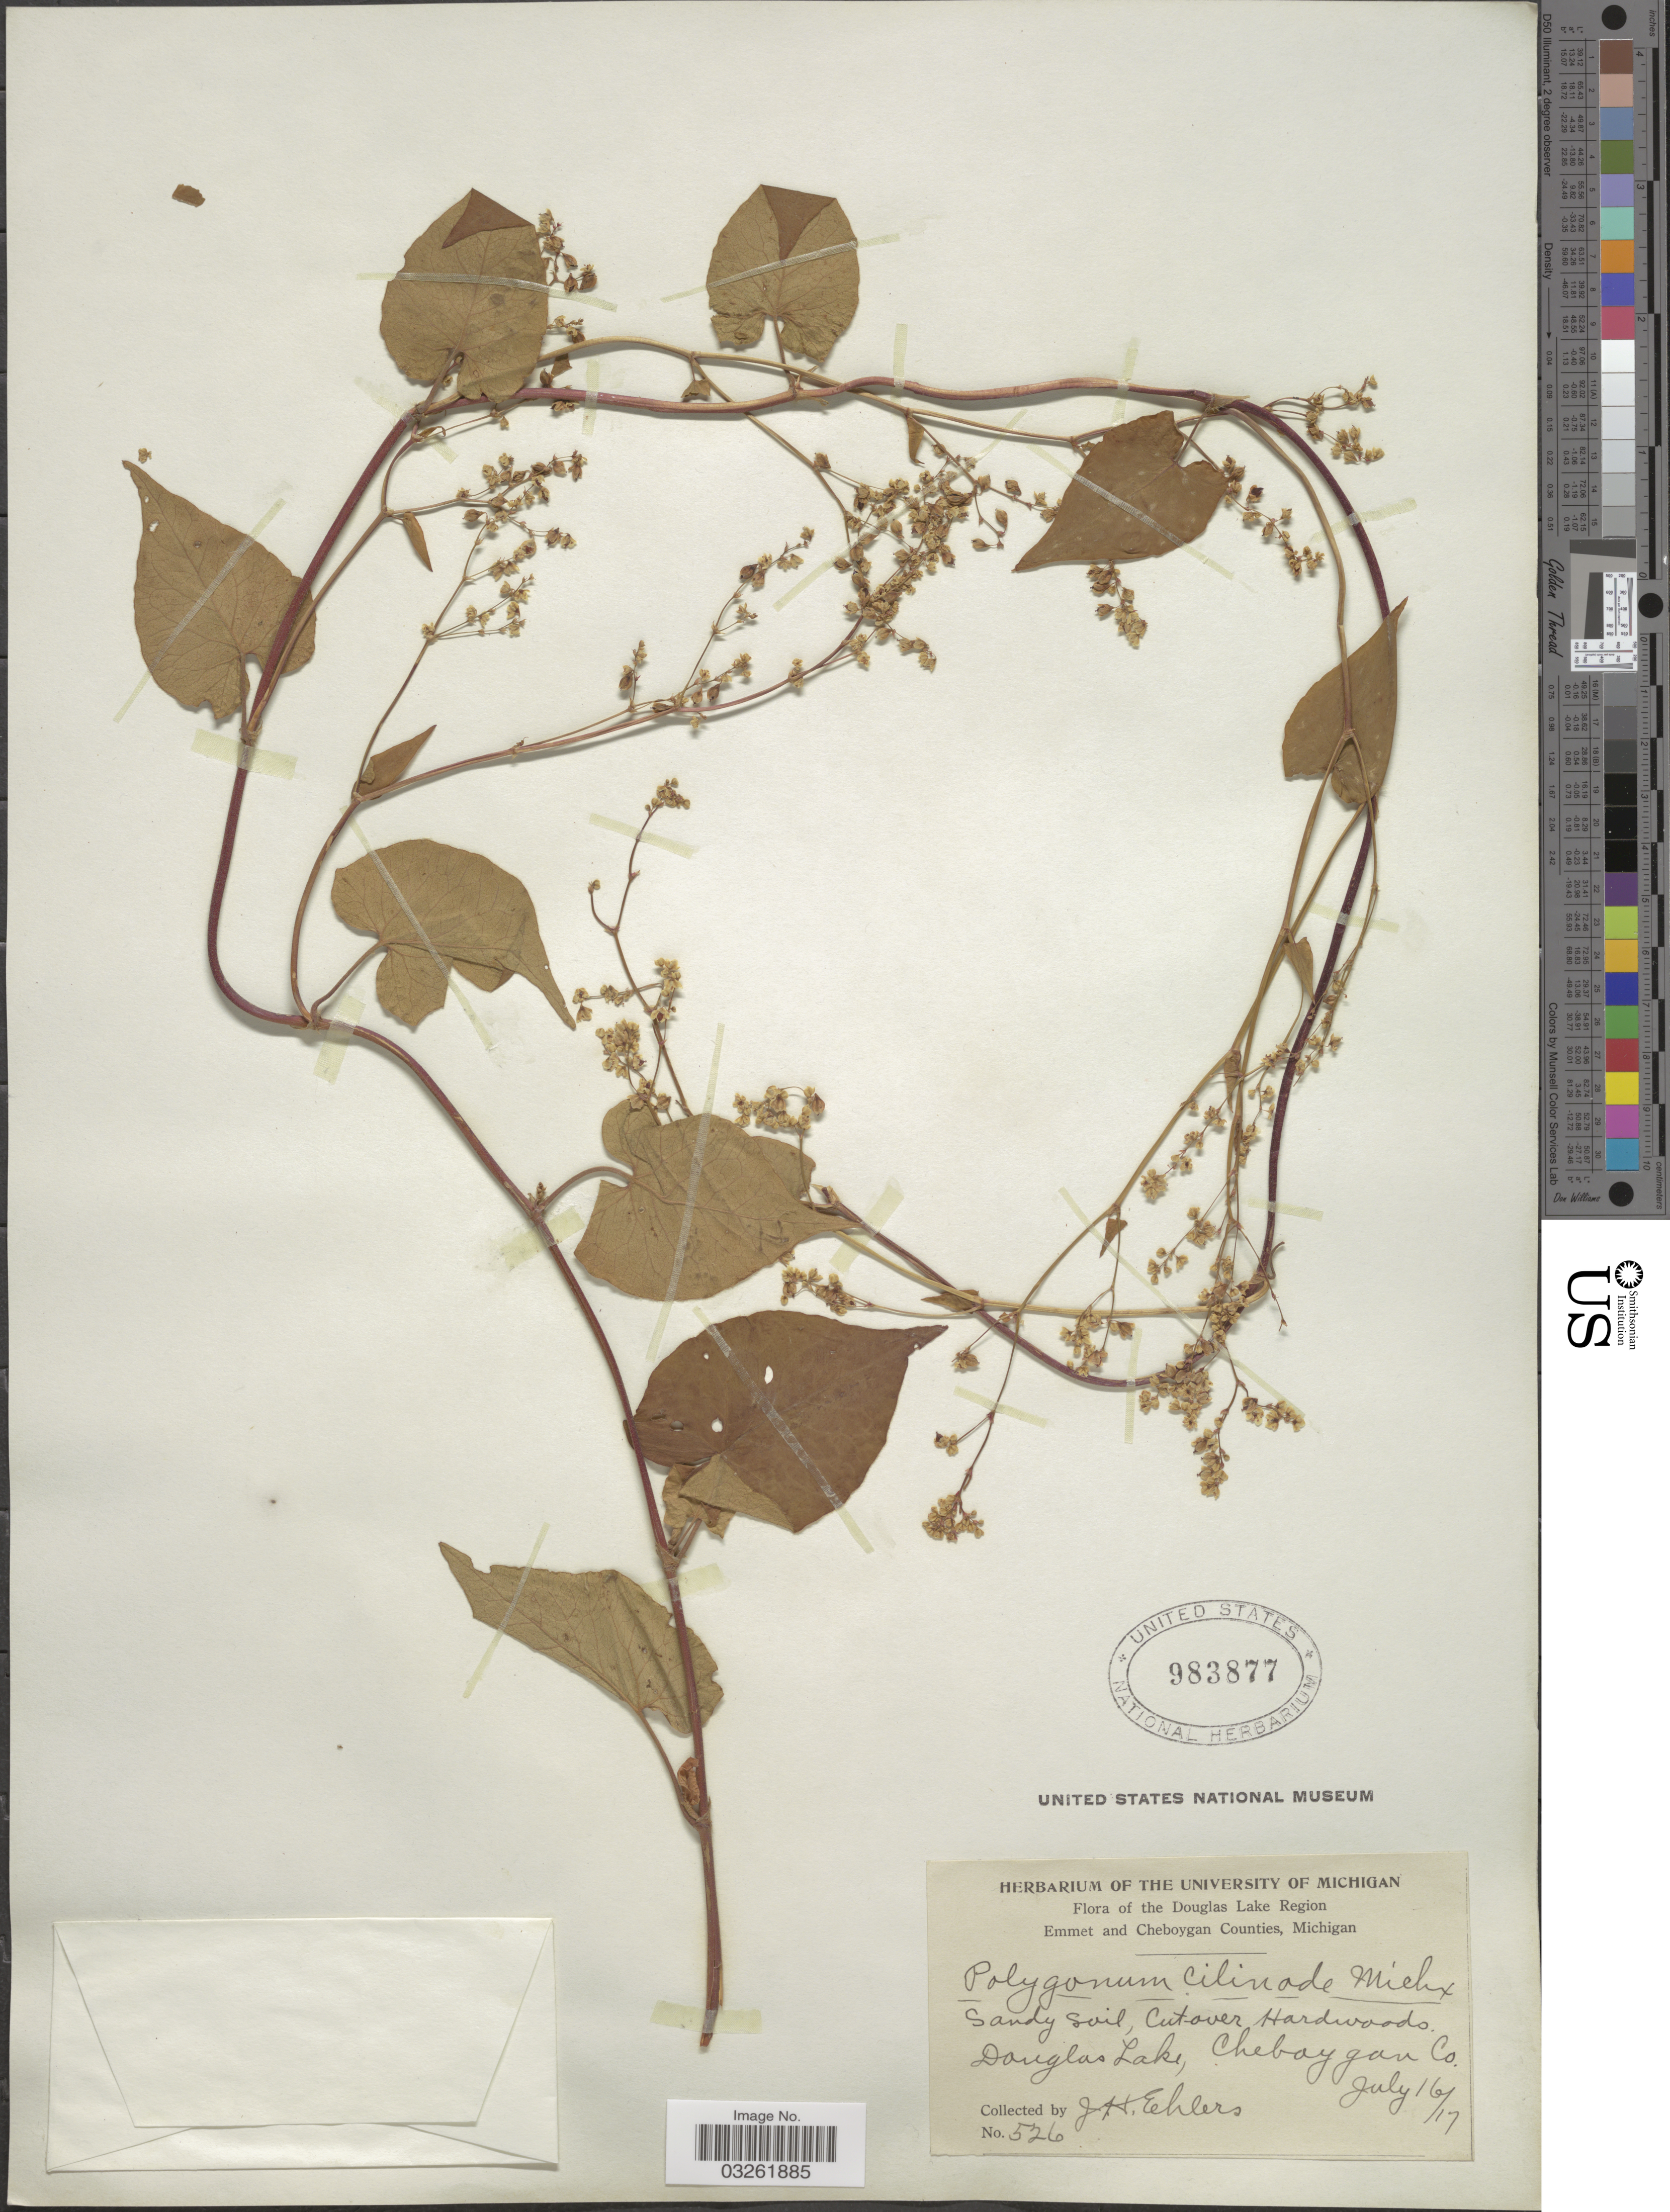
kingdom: Plantae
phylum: Tracheophyta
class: Magnoliopsida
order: Caryophyllales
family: Polygonaceae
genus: Fallopia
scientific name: Fallopia cilinodis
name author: (Michx.) Holub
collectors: J. H. Ehlers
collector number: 526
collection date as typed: Transcribed d/m/y: 16/7/17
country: United States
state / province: Michigan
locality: Douglas Lake Region. Emmet and Cheboygan Counties. Sandy soil, Cutover Hardwoods. Douglas Lake, Chebeoygan Co.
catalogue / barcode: US 983877